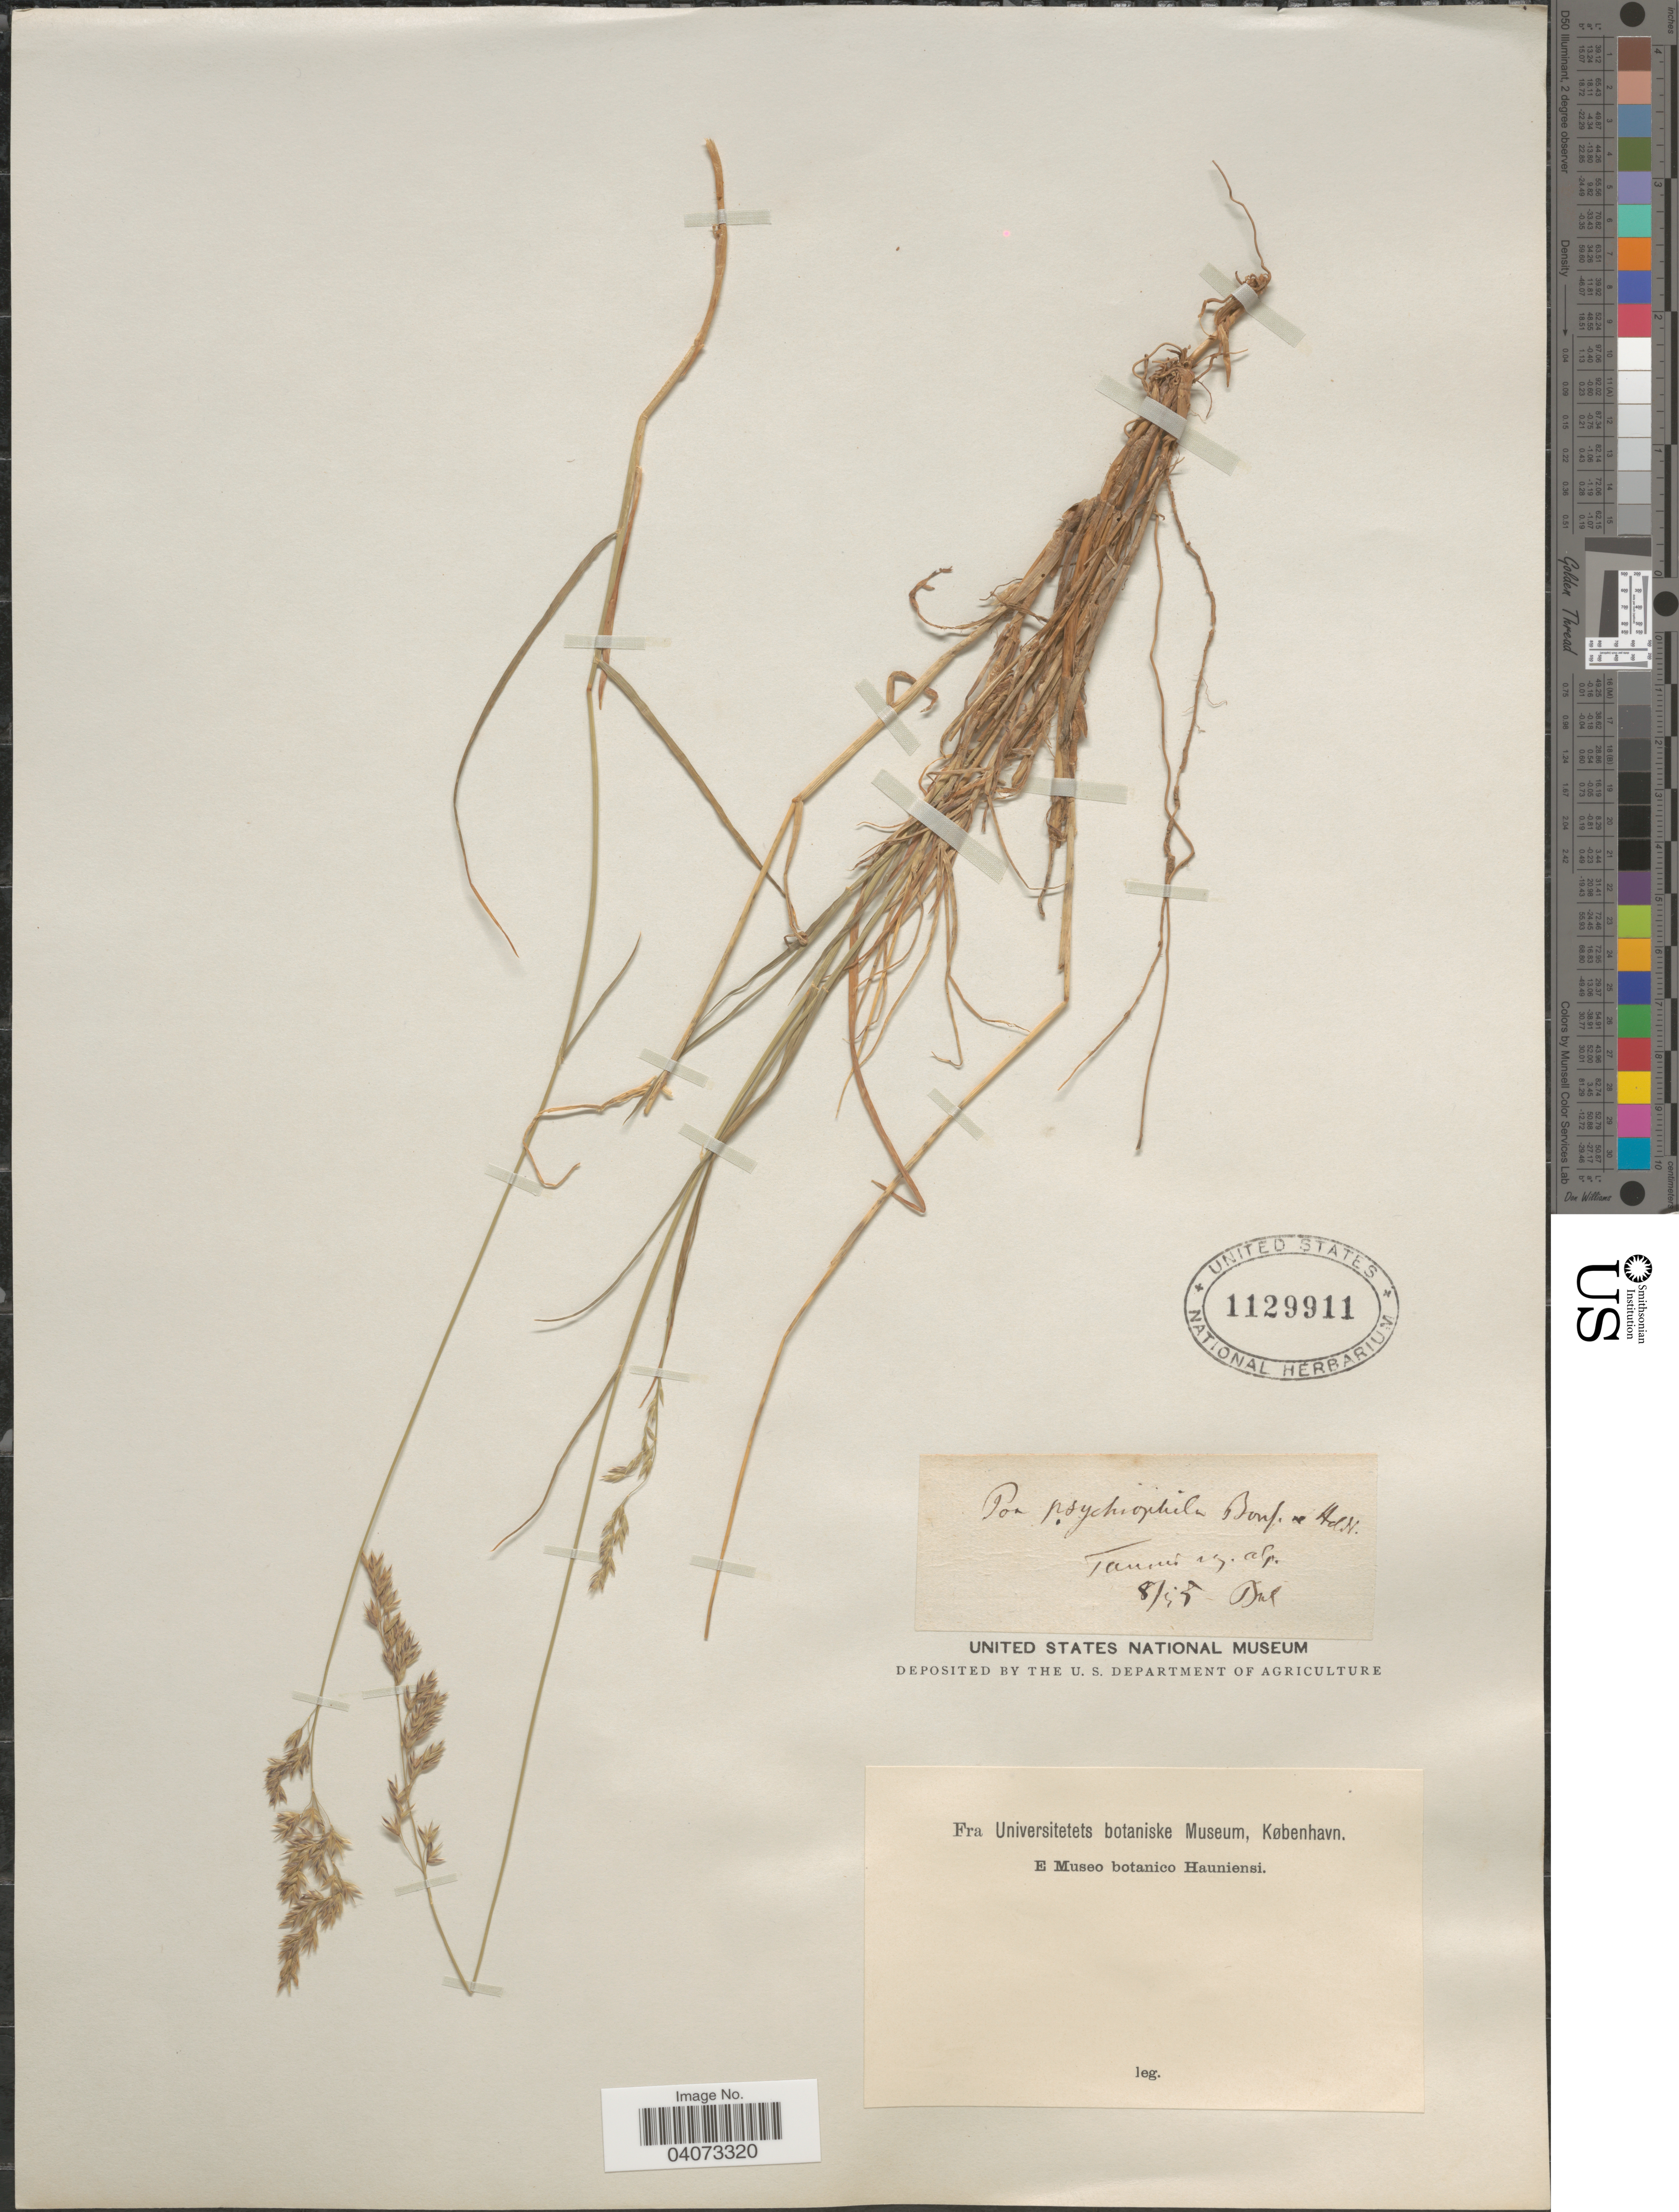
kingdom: Plantae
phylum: Tracheophyta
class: Liliopsida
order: Poales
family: Poaceae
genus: Poa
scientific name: Poa cenisia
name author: All.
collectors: B. Balansa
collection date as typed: Transcribed d/m/y: /8/55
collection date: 1855-08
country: Turkey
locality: Taurus reg. alp.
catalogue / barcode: US 1129911